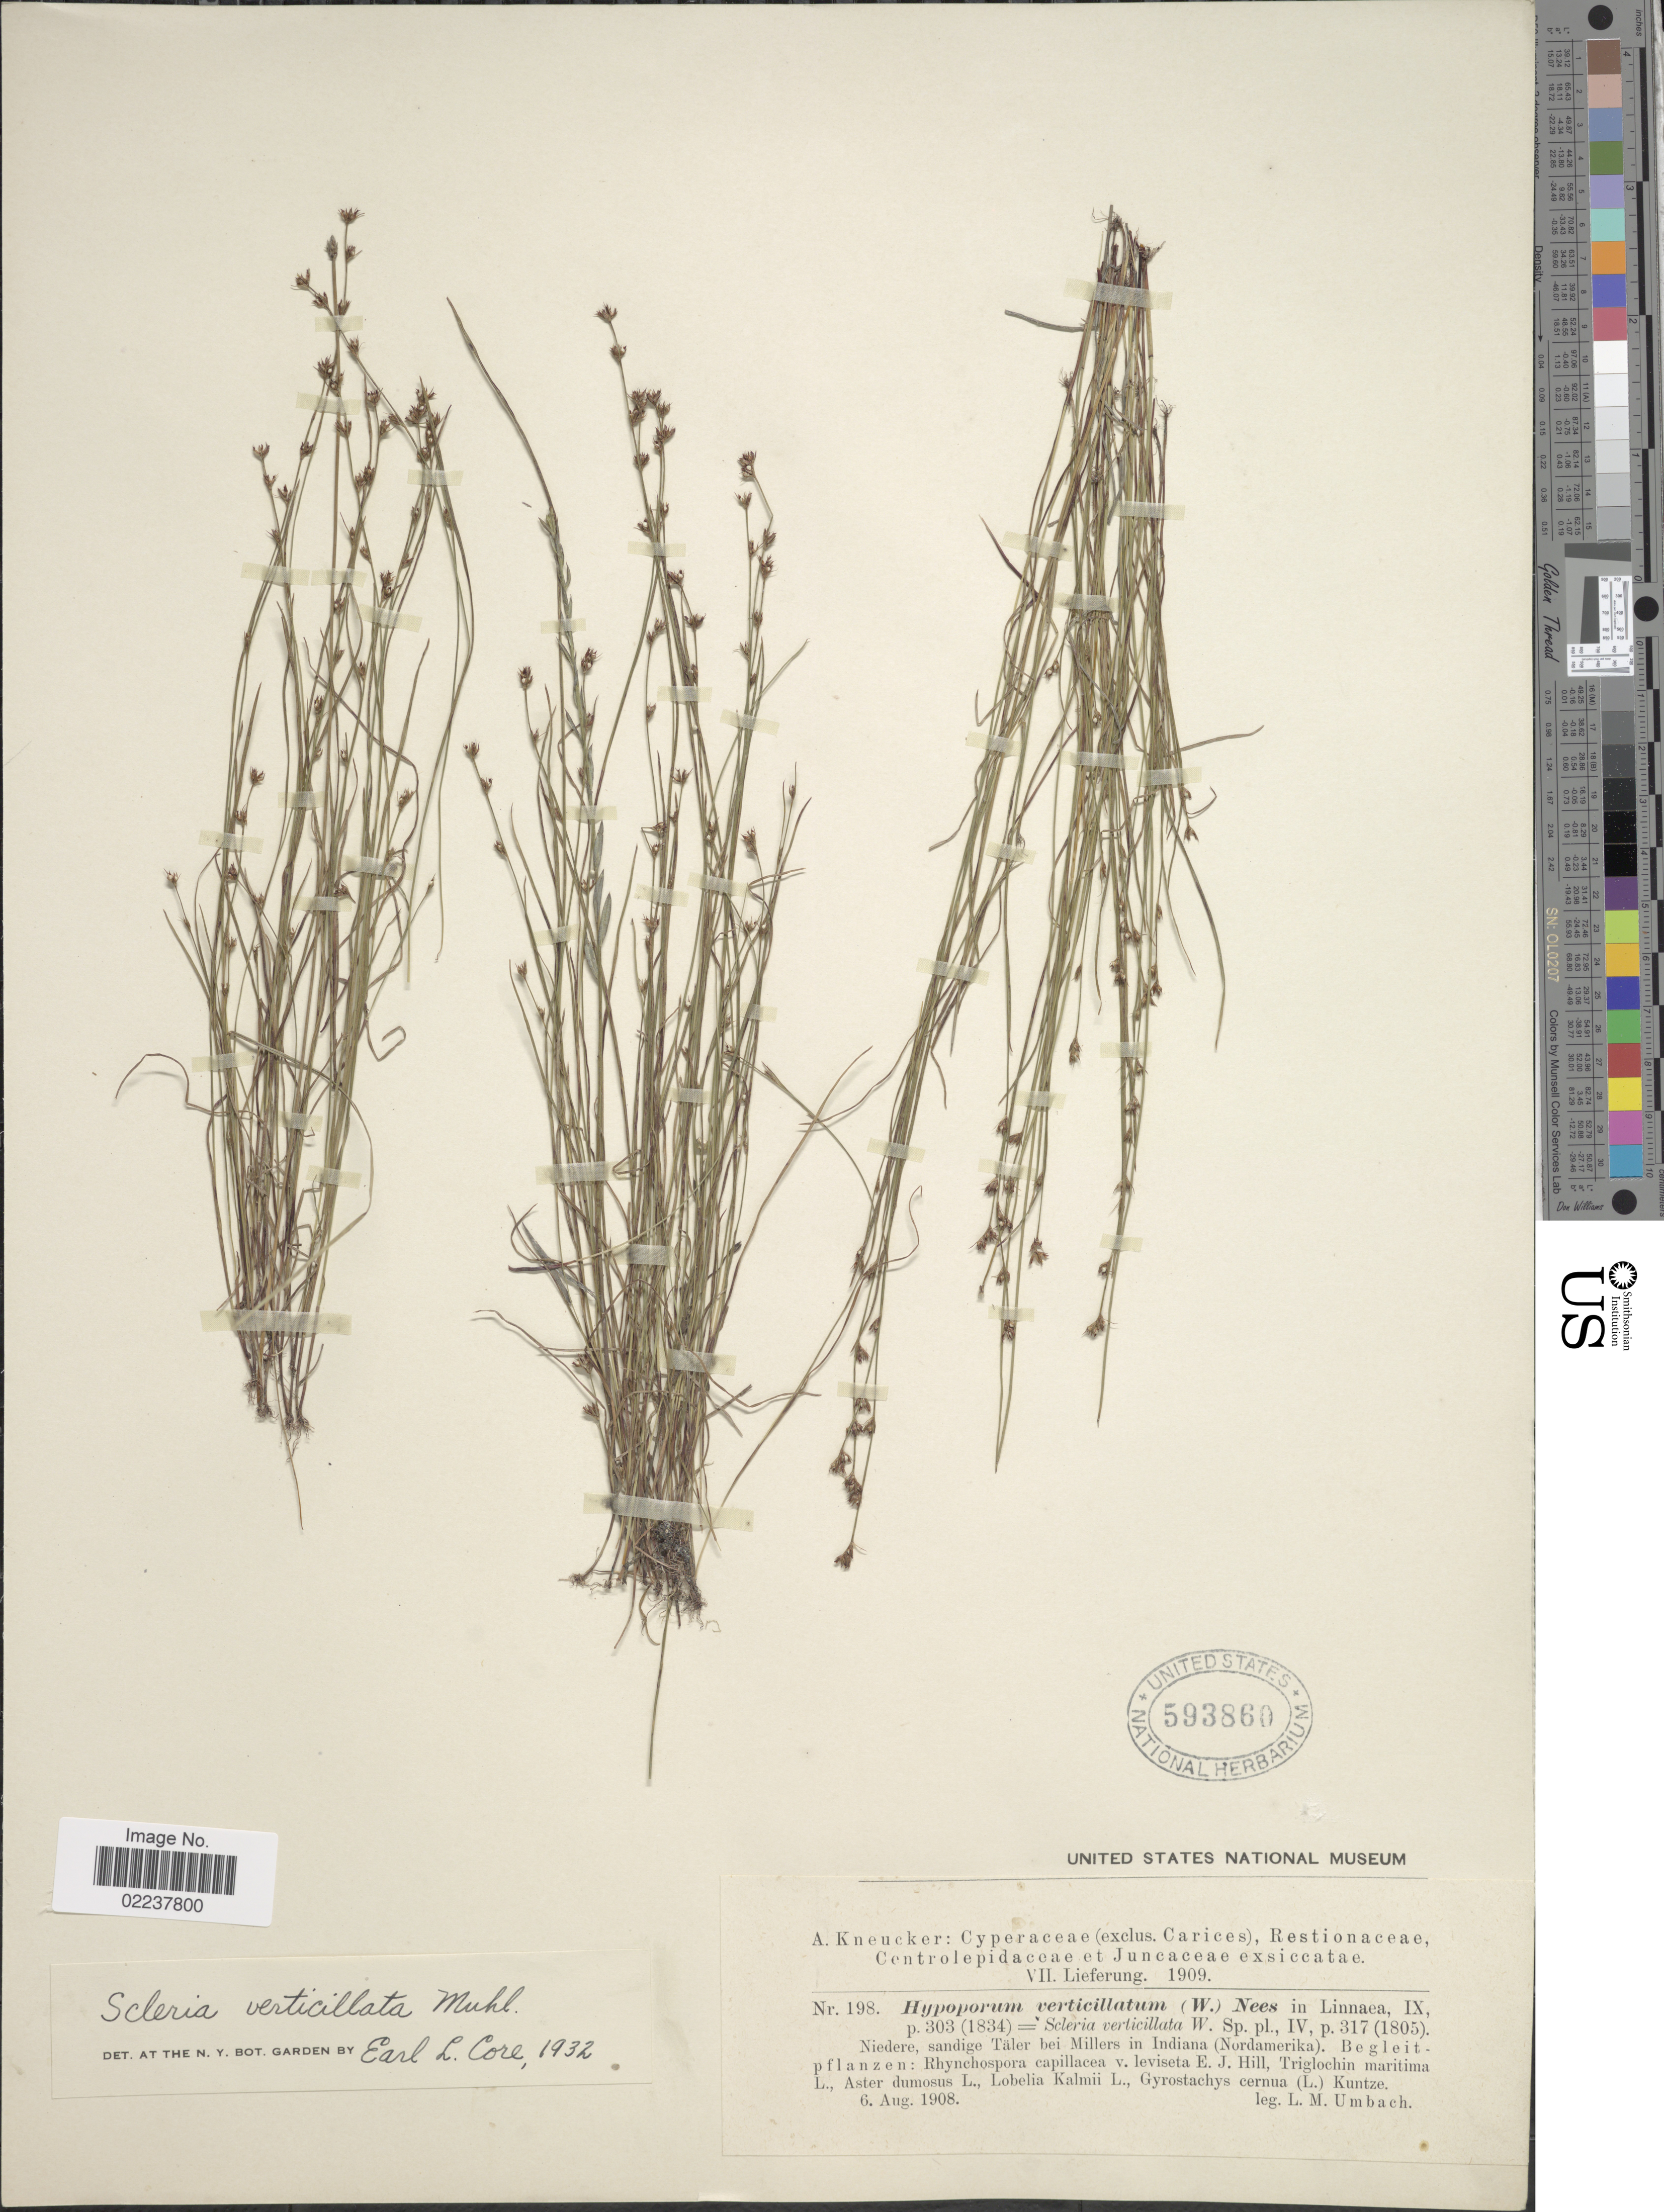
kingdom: Plantae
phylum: Tracheophyta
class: Liliopsida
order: Poales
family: Cyperaceae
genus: Scleria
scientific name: Scleria verticillata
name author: Muhl. ex Willd.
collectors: L. M. Umbach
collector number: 198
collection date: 1908-08-06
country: United States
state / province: Indiana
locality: Niedere, sandige Taler bei Millers in Indiana (Nordamerika)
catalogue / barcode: US 593860